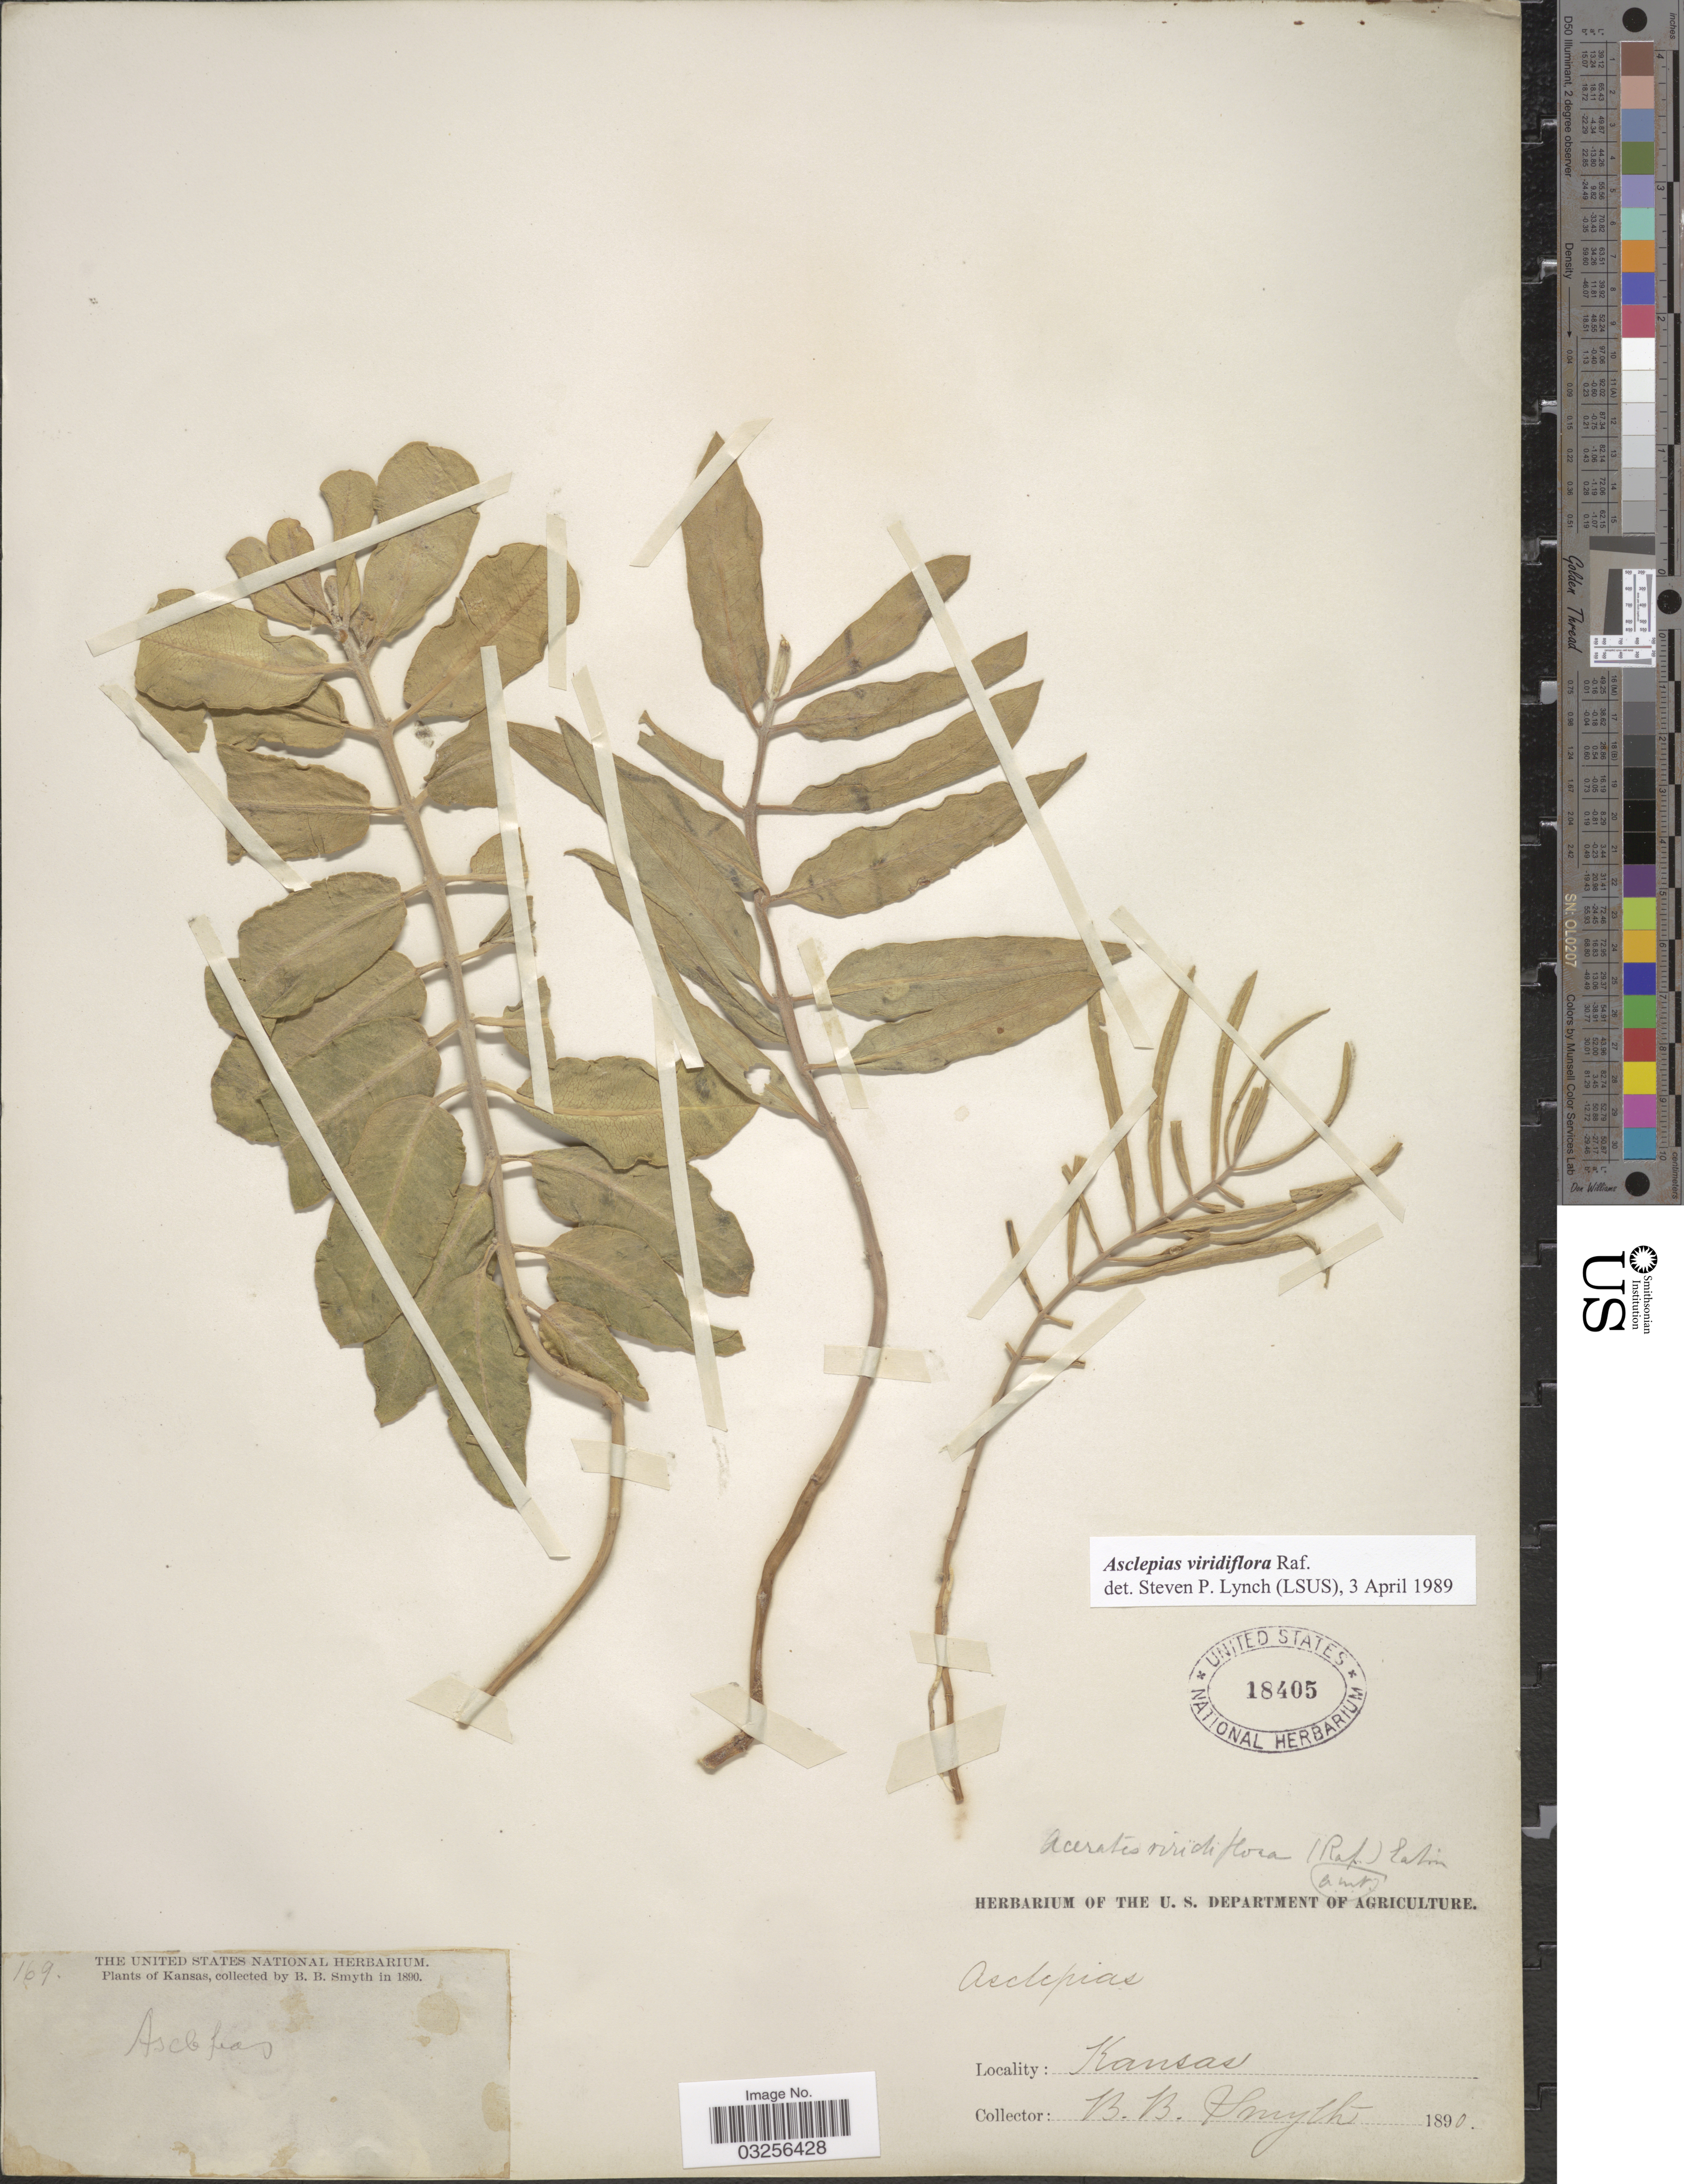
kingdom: Plantae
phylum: Tracheophyta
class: Magnoliopsida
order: Gentianales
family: Apocynaceae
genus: Asclepias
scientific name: Asclepias viridiflora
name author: Raf.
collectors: B. Smyth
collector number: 169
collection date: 1890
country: United States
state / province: Kansas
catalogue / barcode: US 18405